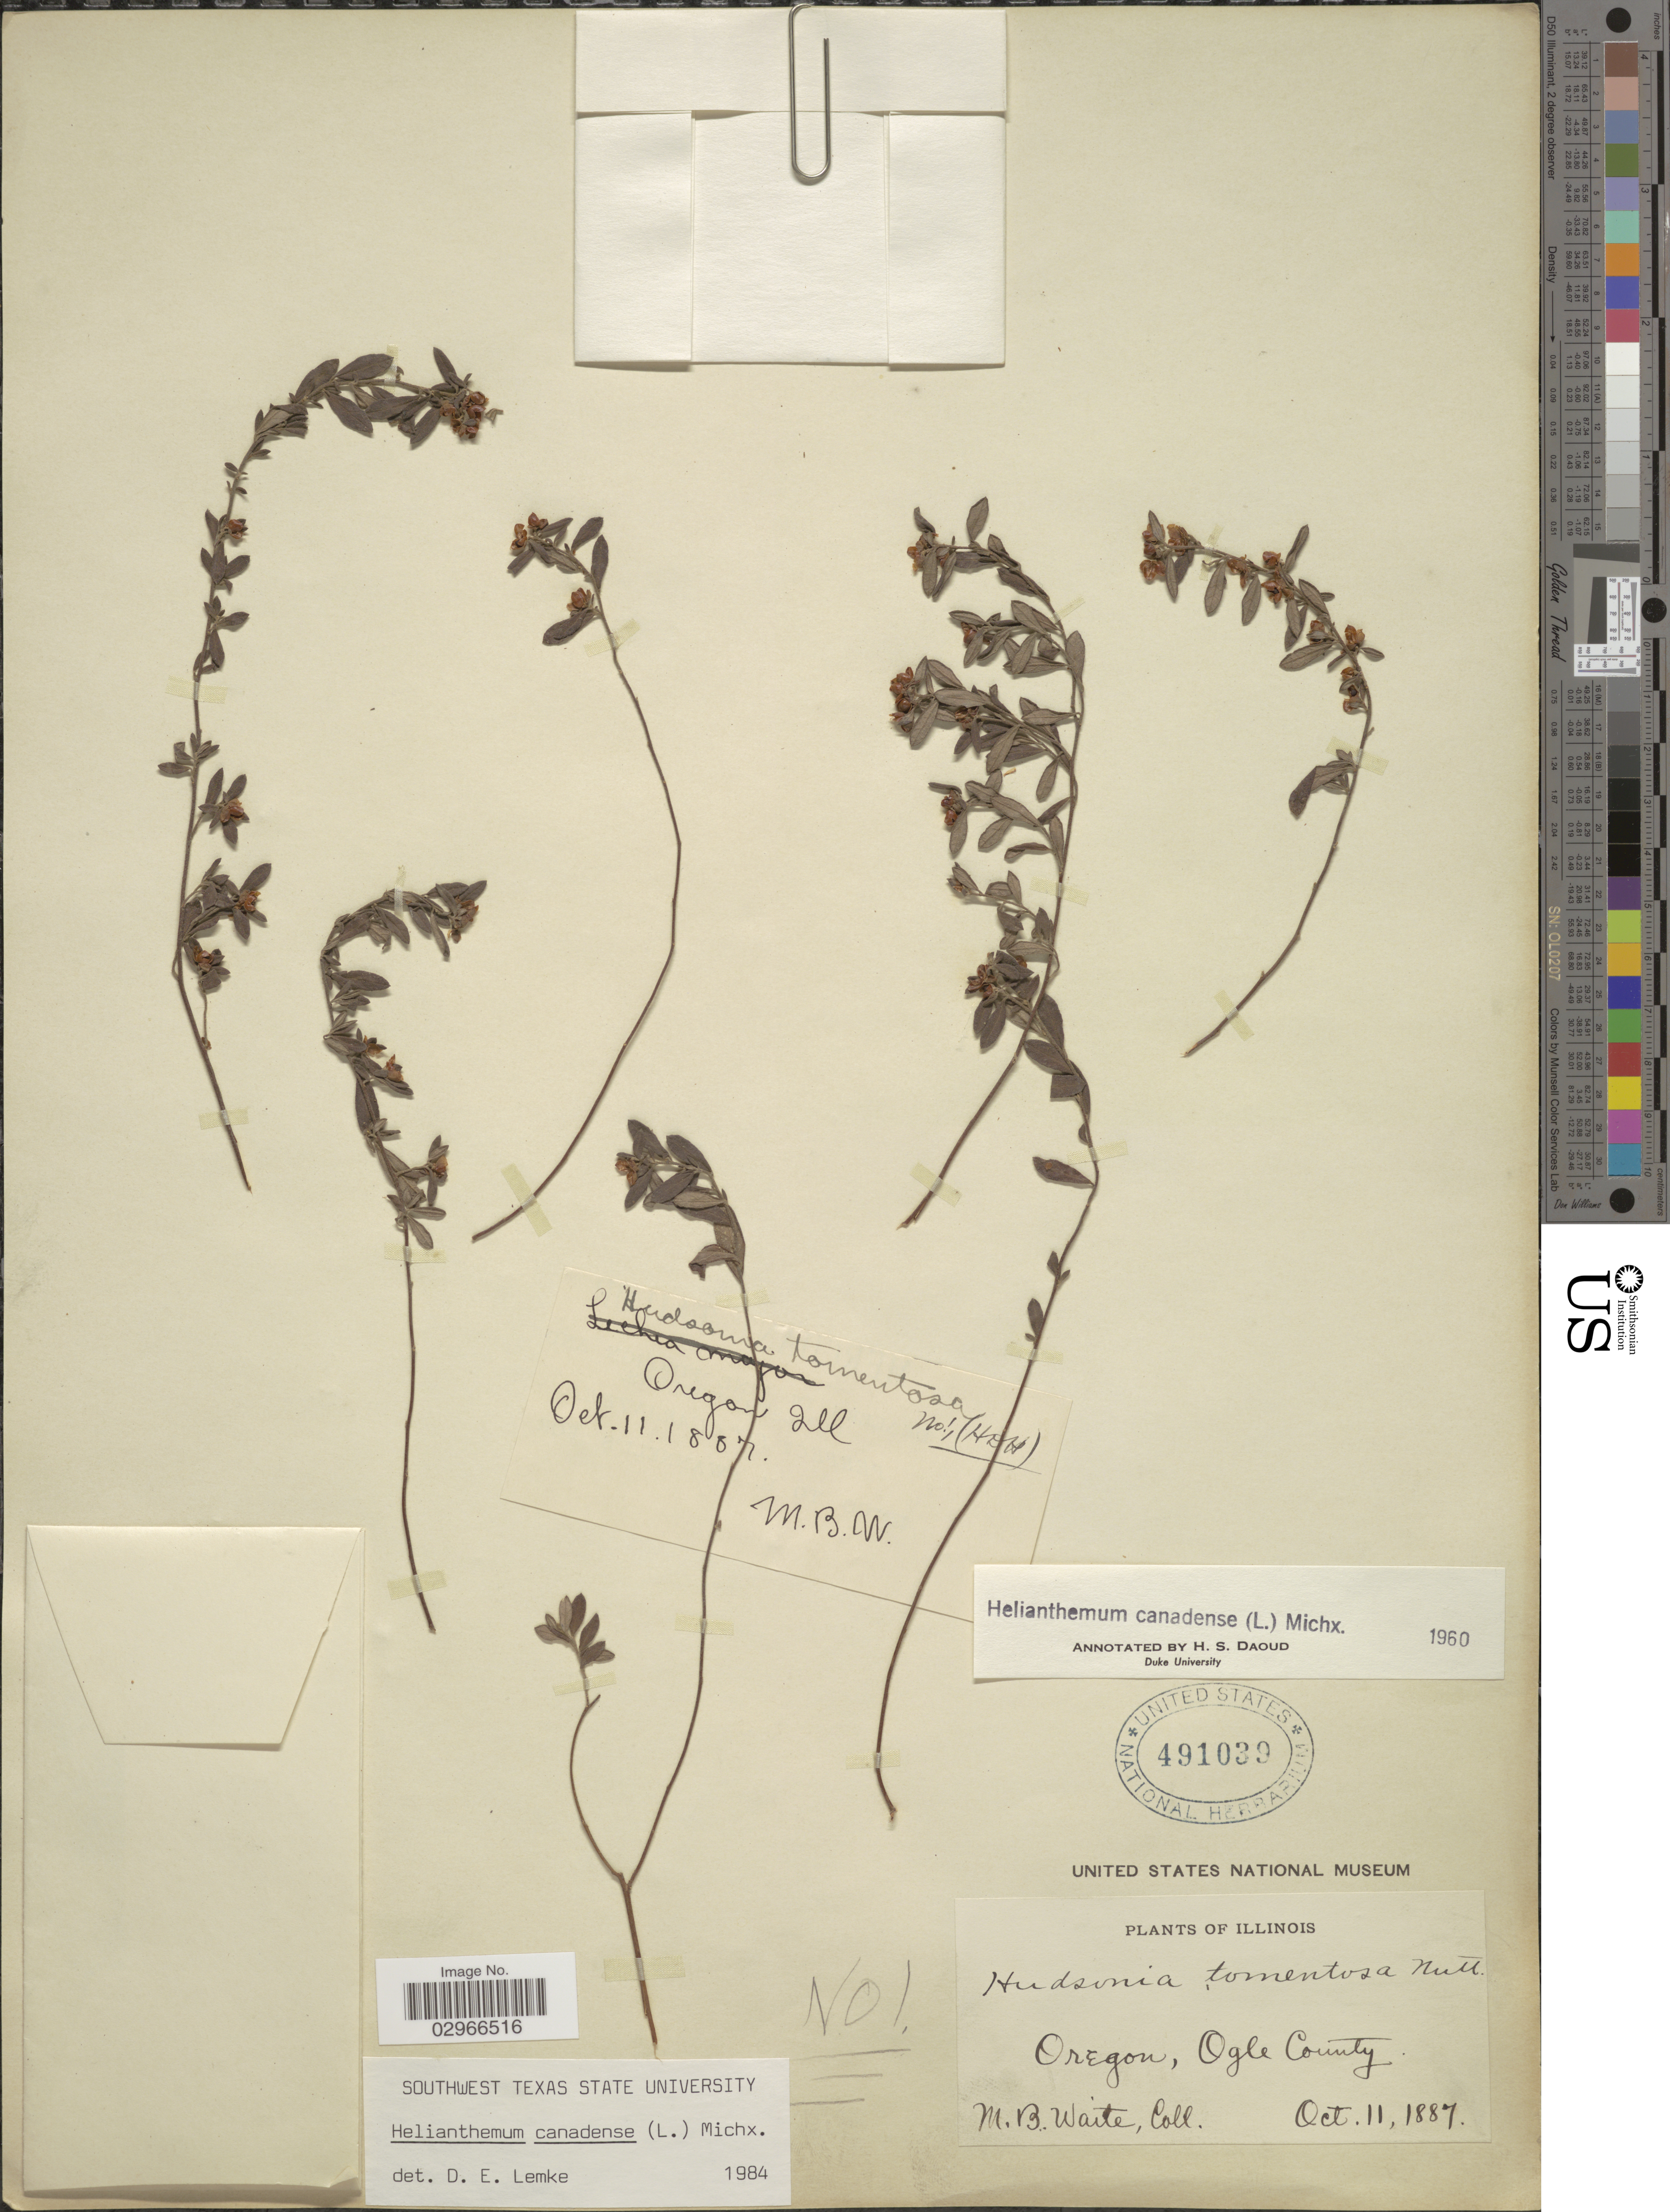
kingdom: Plantae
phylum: Tracheophyta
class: Magnoliopsida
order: Malvales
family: Cistaceae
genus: Helianthemum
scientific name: Helianthemum canadense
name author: (L.) Michx.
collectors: M. B. Waite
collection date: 1887-10-11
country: United States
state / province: Illinois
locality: Oregon, Ogle County.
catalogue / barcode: US 491039